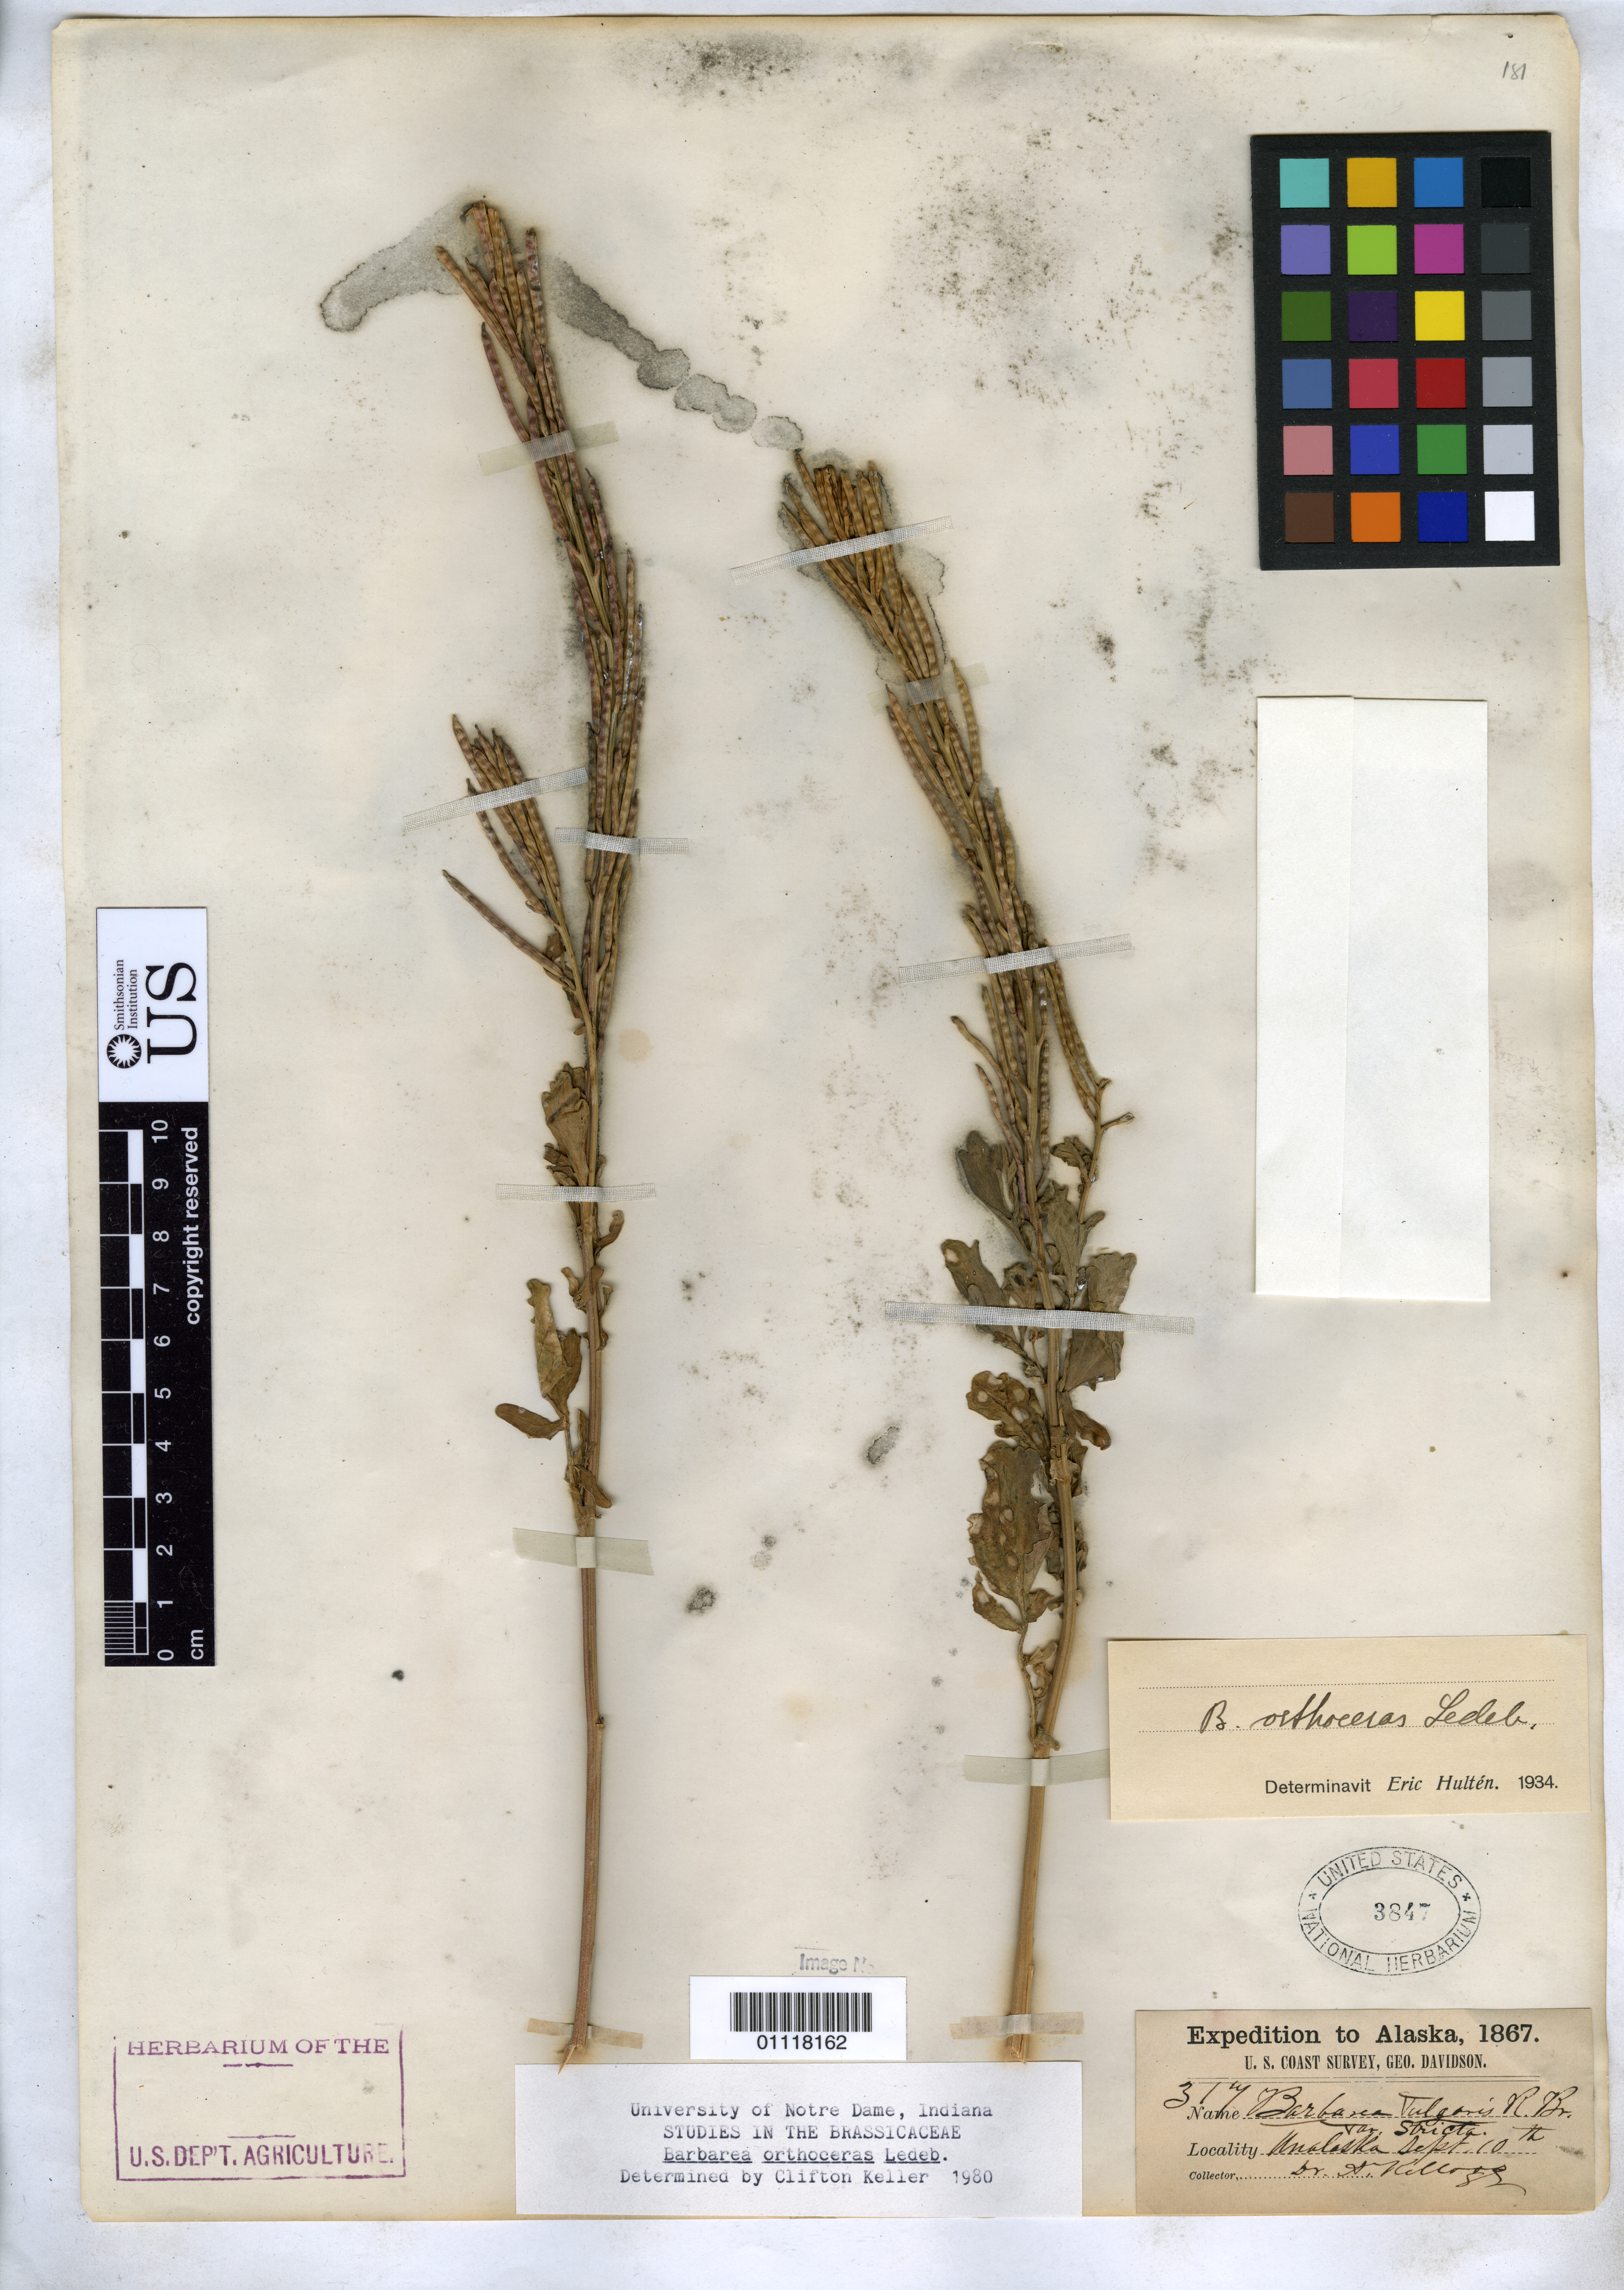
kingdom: Plantae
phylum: Tracheophyta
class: Magnoliopsida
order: Brassicales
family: Brassicaceae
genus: Barbarea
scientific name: Barbarea orthoceras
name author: Ledeb.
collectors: A. Kellogg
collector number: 317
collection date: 1867-09-10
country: United States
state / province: Alaska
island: Unalaska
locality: Unalaska.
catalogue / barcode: US 3847